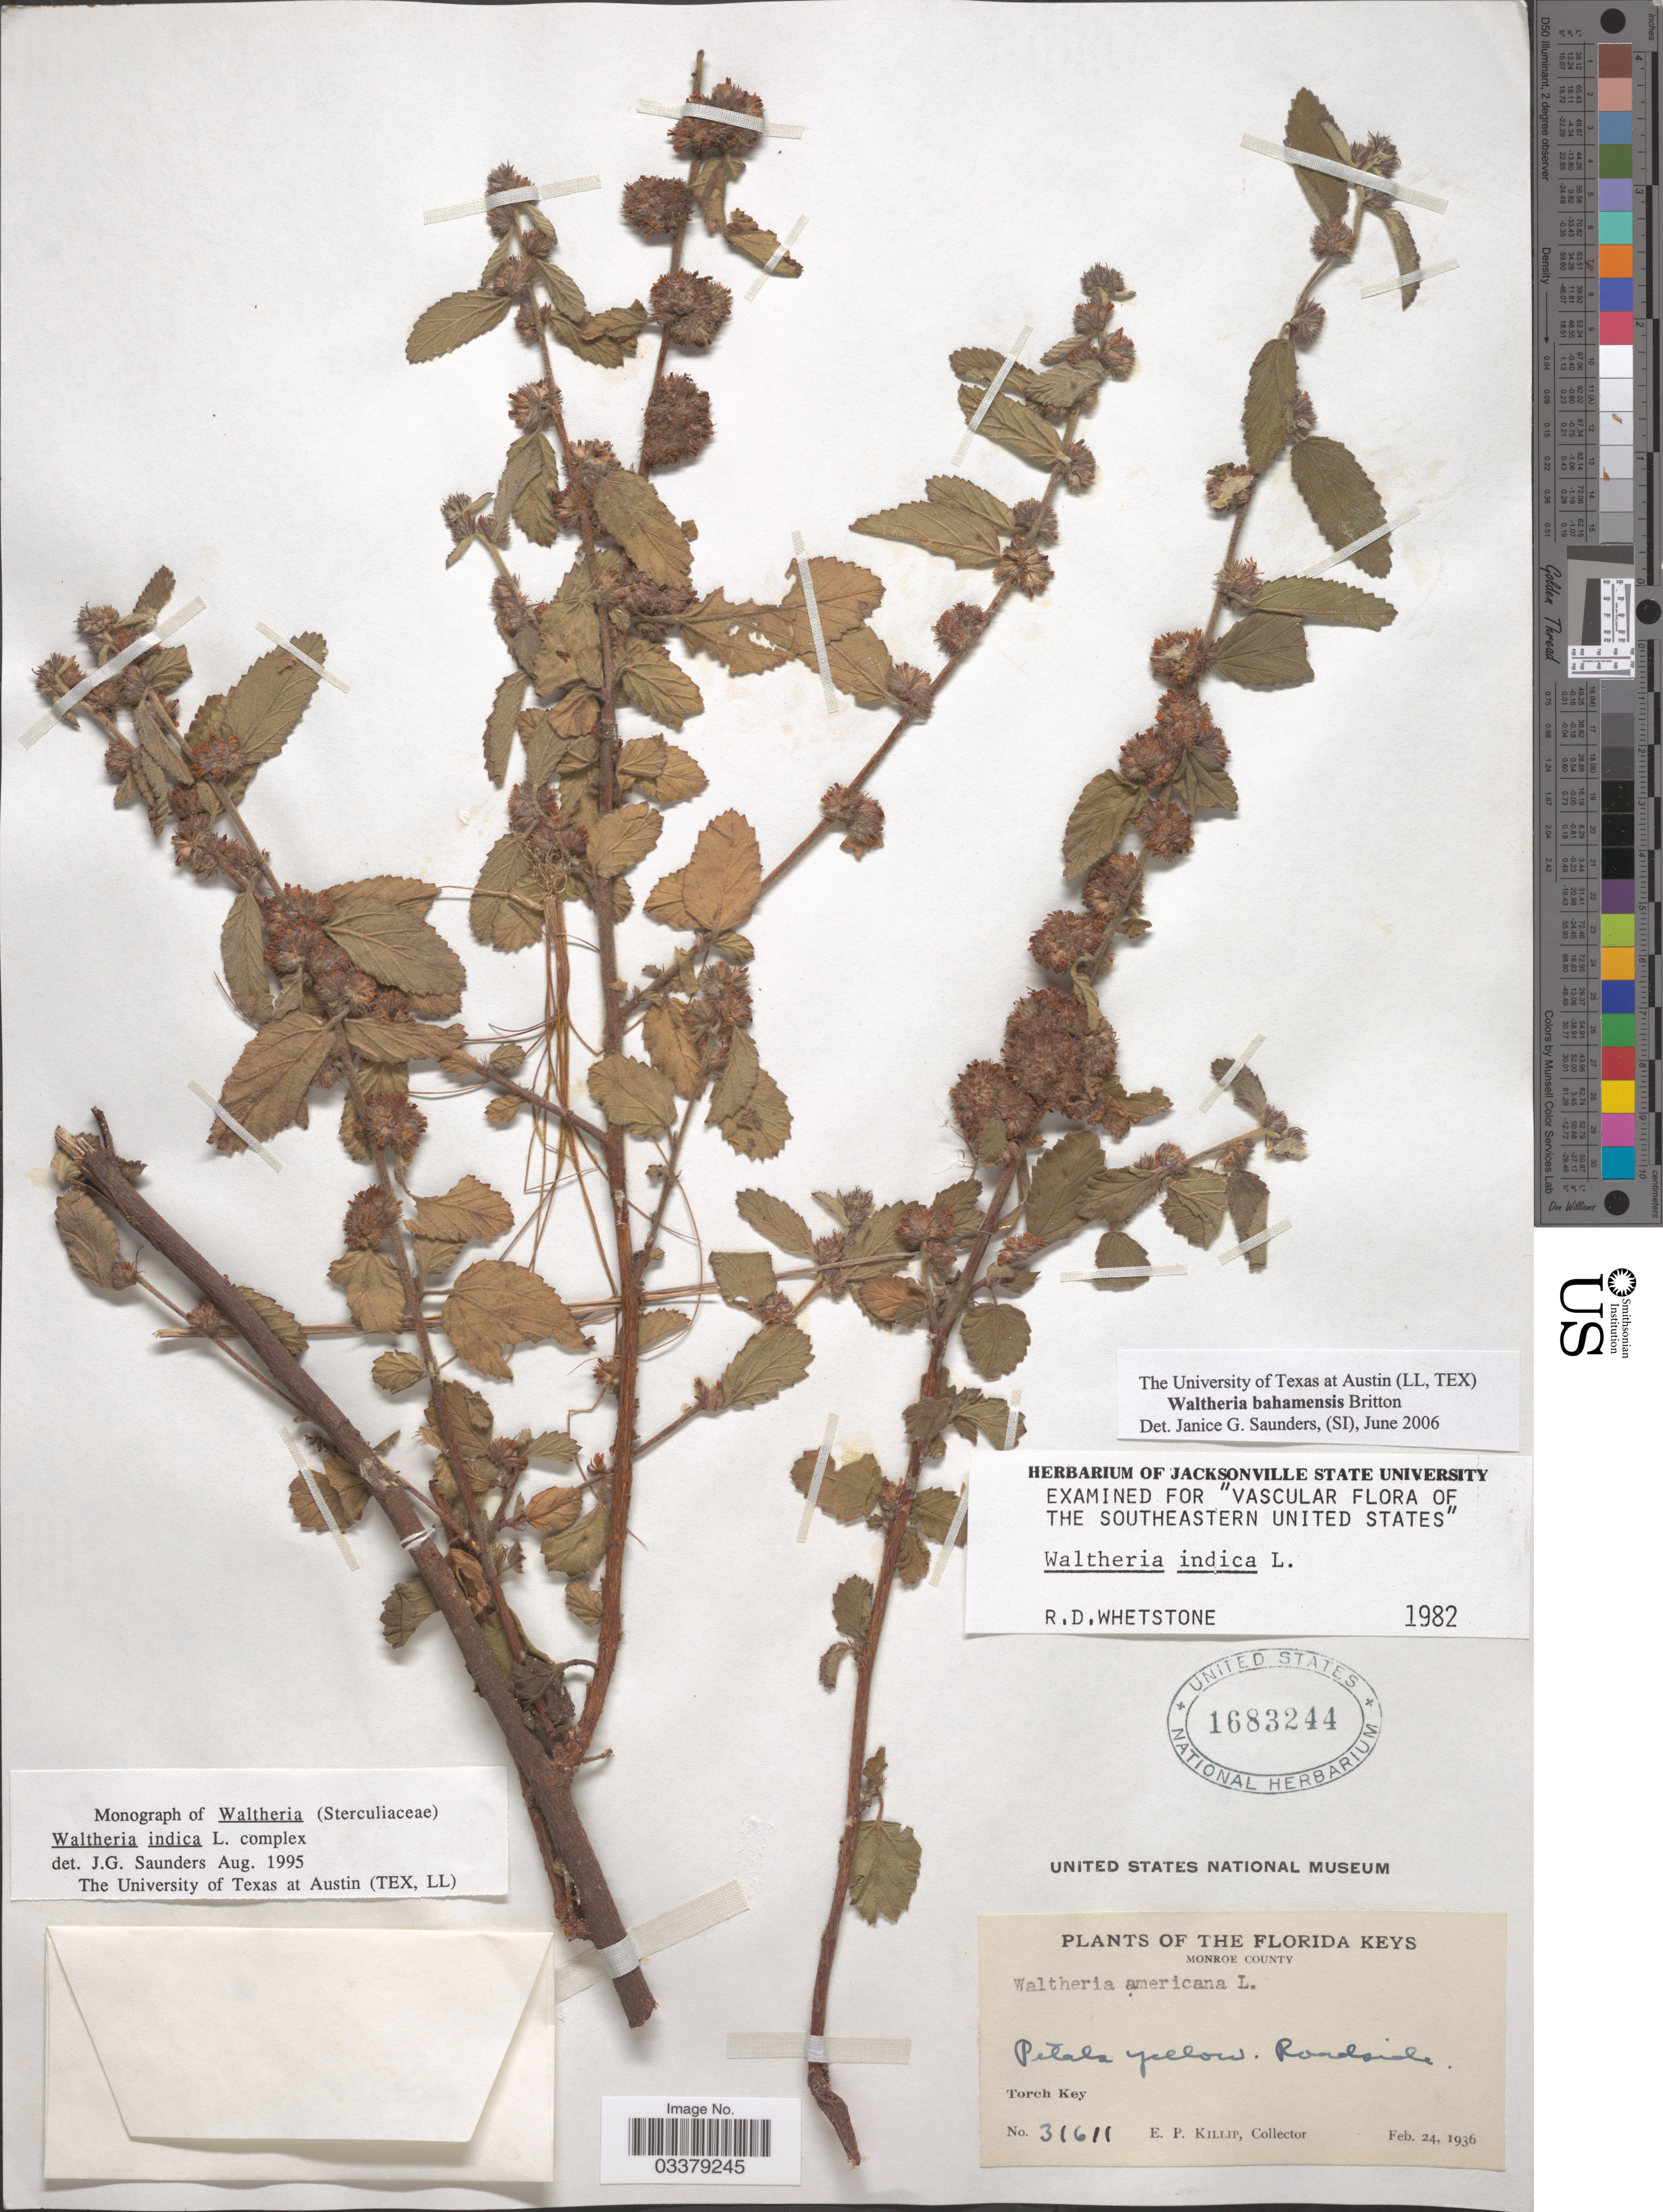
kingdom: Plantae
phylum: Tracheophyta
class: Magnoliopsida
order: Malvales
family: Malvaceae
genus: Waltheria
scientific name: Waltheria bahamensis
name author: Britton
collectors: E. P. Killip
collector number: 31611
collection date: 1936-02-24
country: United States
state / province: Florida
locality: The Florida Keys. Monroe County. Torch Key.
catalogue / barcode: US 1683244